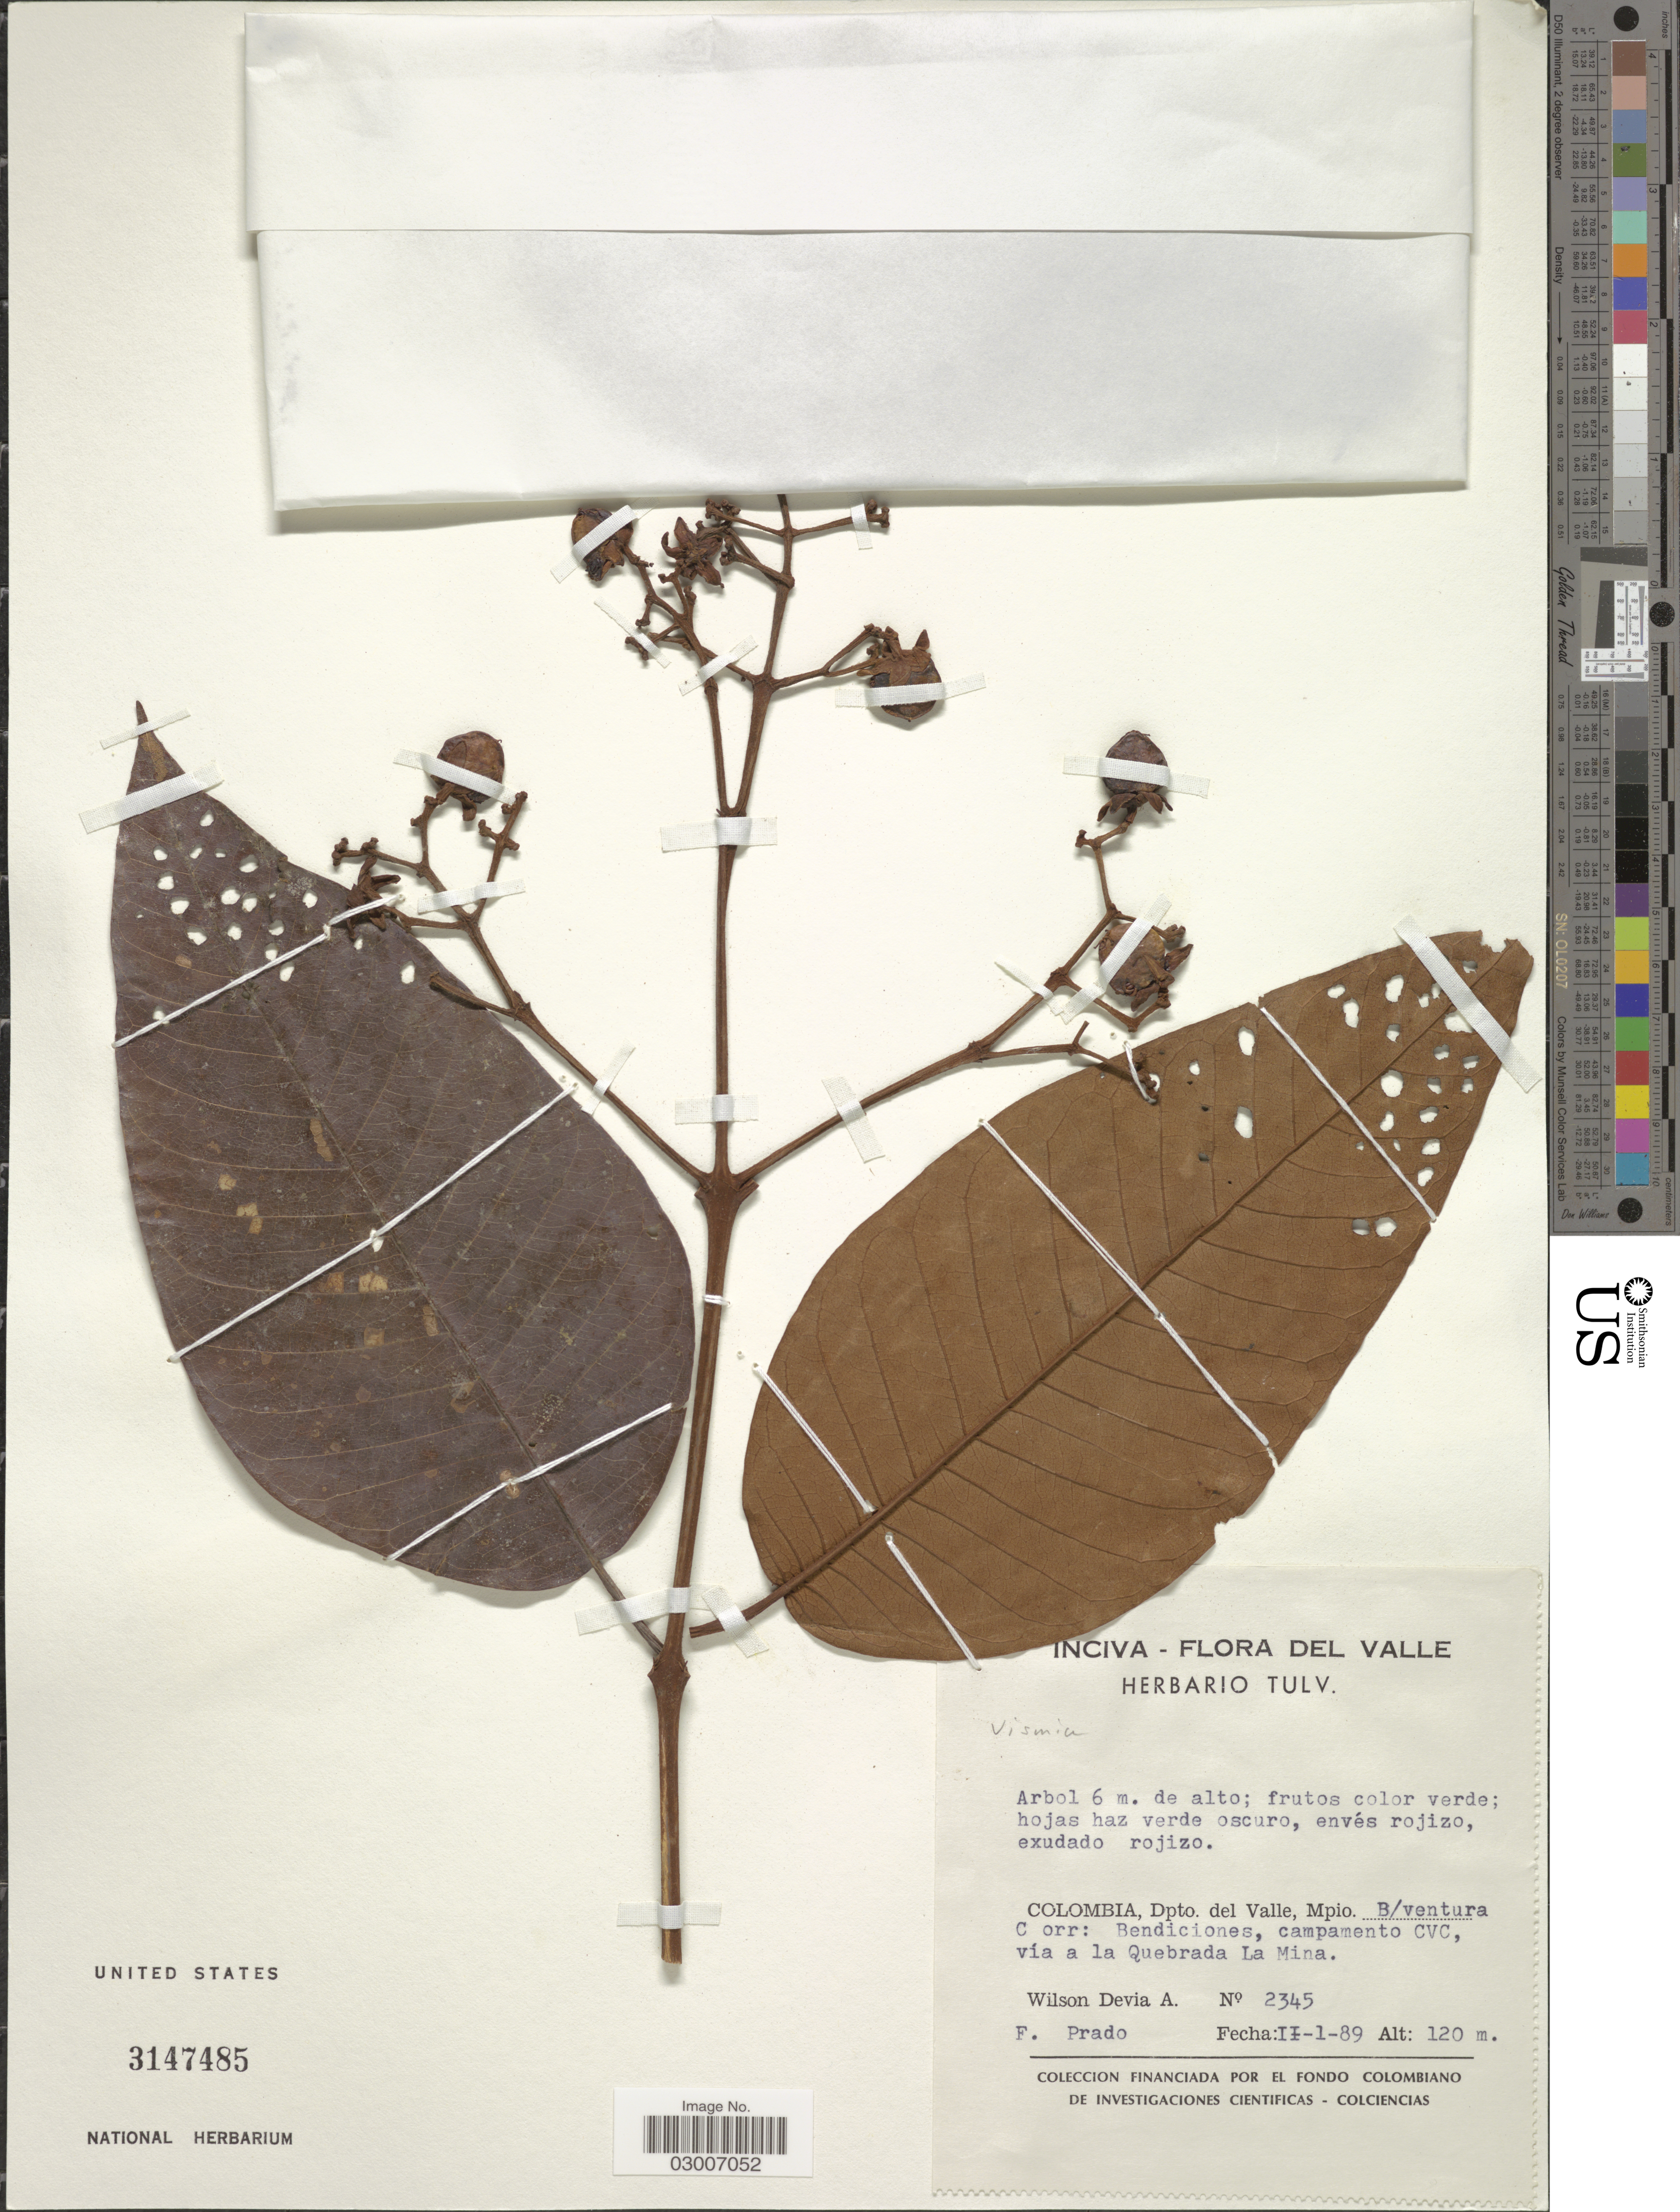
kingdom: Plantae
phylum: Tracheophyta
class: Magnoliopsida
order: Malpighiales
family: Hypericaceae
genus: Vismia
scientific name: Vismia sp.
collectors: W. Devia A. & F. Prado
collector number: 2345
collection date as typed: Transcribed d/m/y: 1/2/89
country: Colombia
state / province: Valle del Cauca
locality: Dpto. del Valle, Mpio. B/ventura. Corr: Bendiciones, campamento CVC, vía a la Quebrada La Mina.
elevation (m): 120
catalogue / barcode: US 3147485